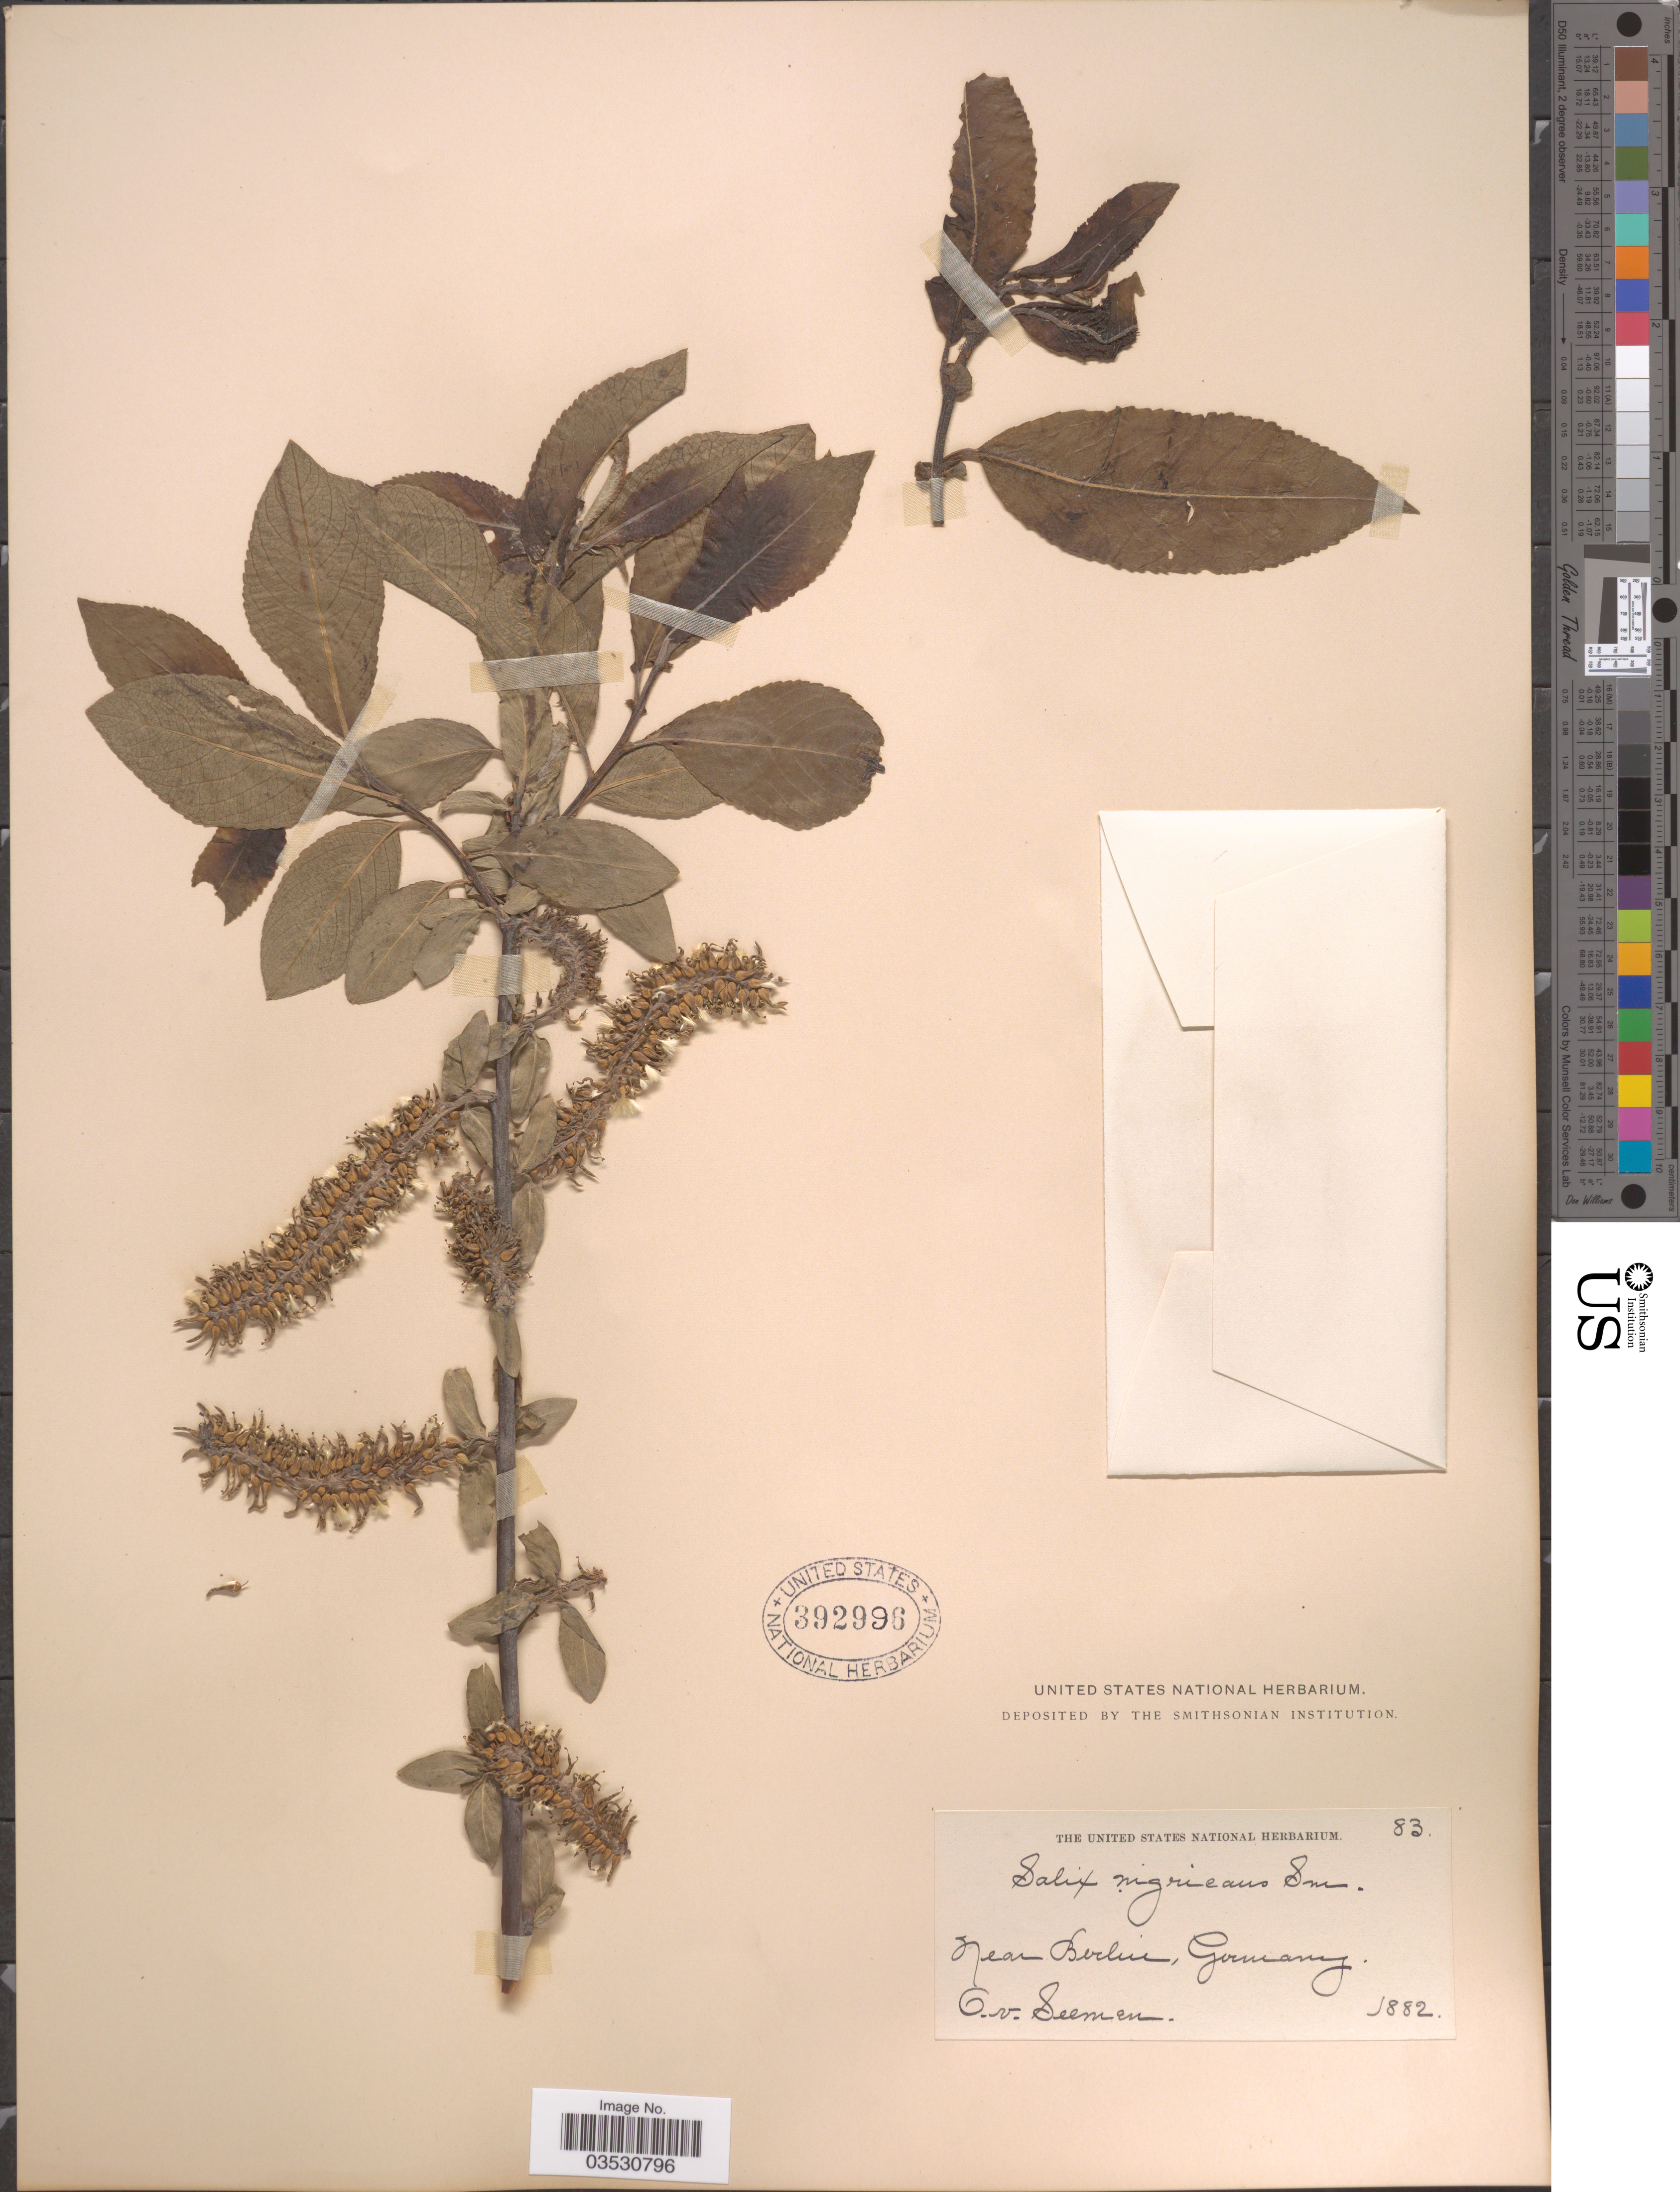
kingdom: Plantae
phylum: Tracheophyta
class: Magnoliopsida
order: Malpighiales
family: Salicaceae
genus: Salix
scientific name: Salix nigricans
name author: Sm.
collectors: K. O. von Seemen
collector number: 83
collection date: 1882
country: Germany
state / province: Berlin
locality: Near Berlin.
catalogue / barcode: US 392996